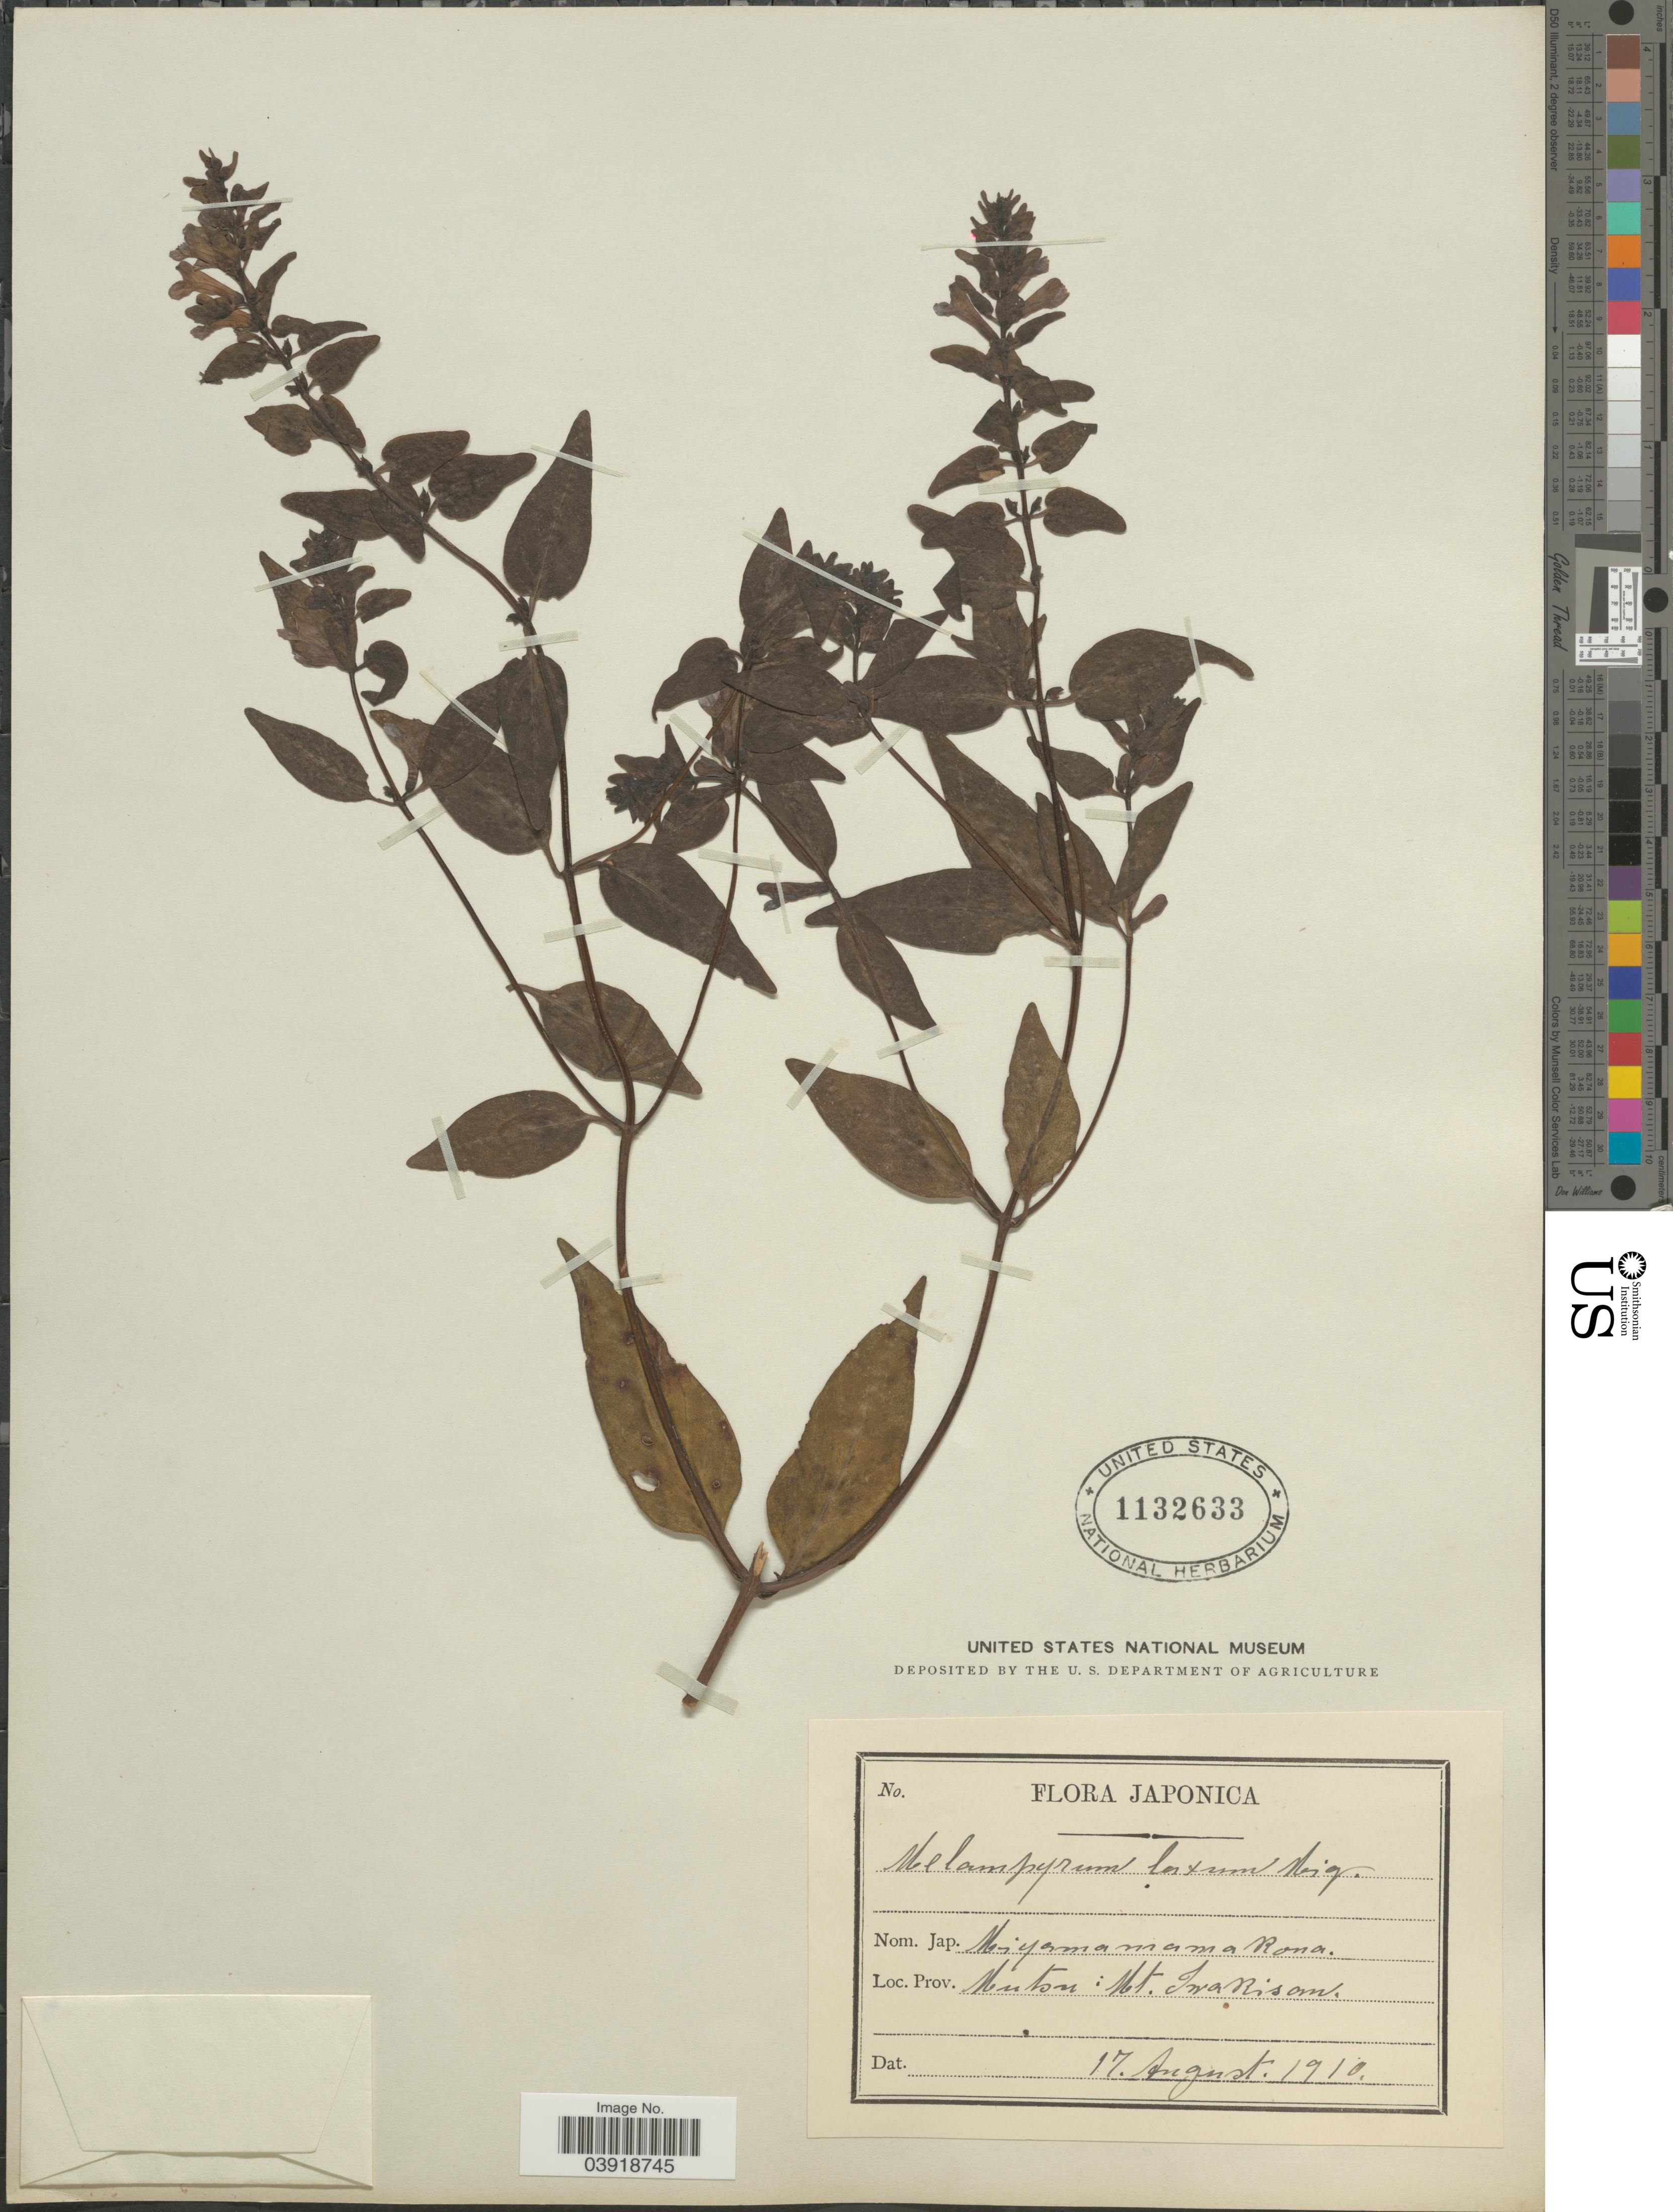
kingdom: Plantae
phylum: Tracheophyta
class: Magnoliopsida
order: Lamiales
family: Orobanchaceae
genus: Melampyrum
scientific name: Melampyrum laxum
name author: Miq.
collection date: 1910-08-17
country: Japan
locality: Mutsu: Mt. Iwarisan.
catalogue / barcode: US 1132633